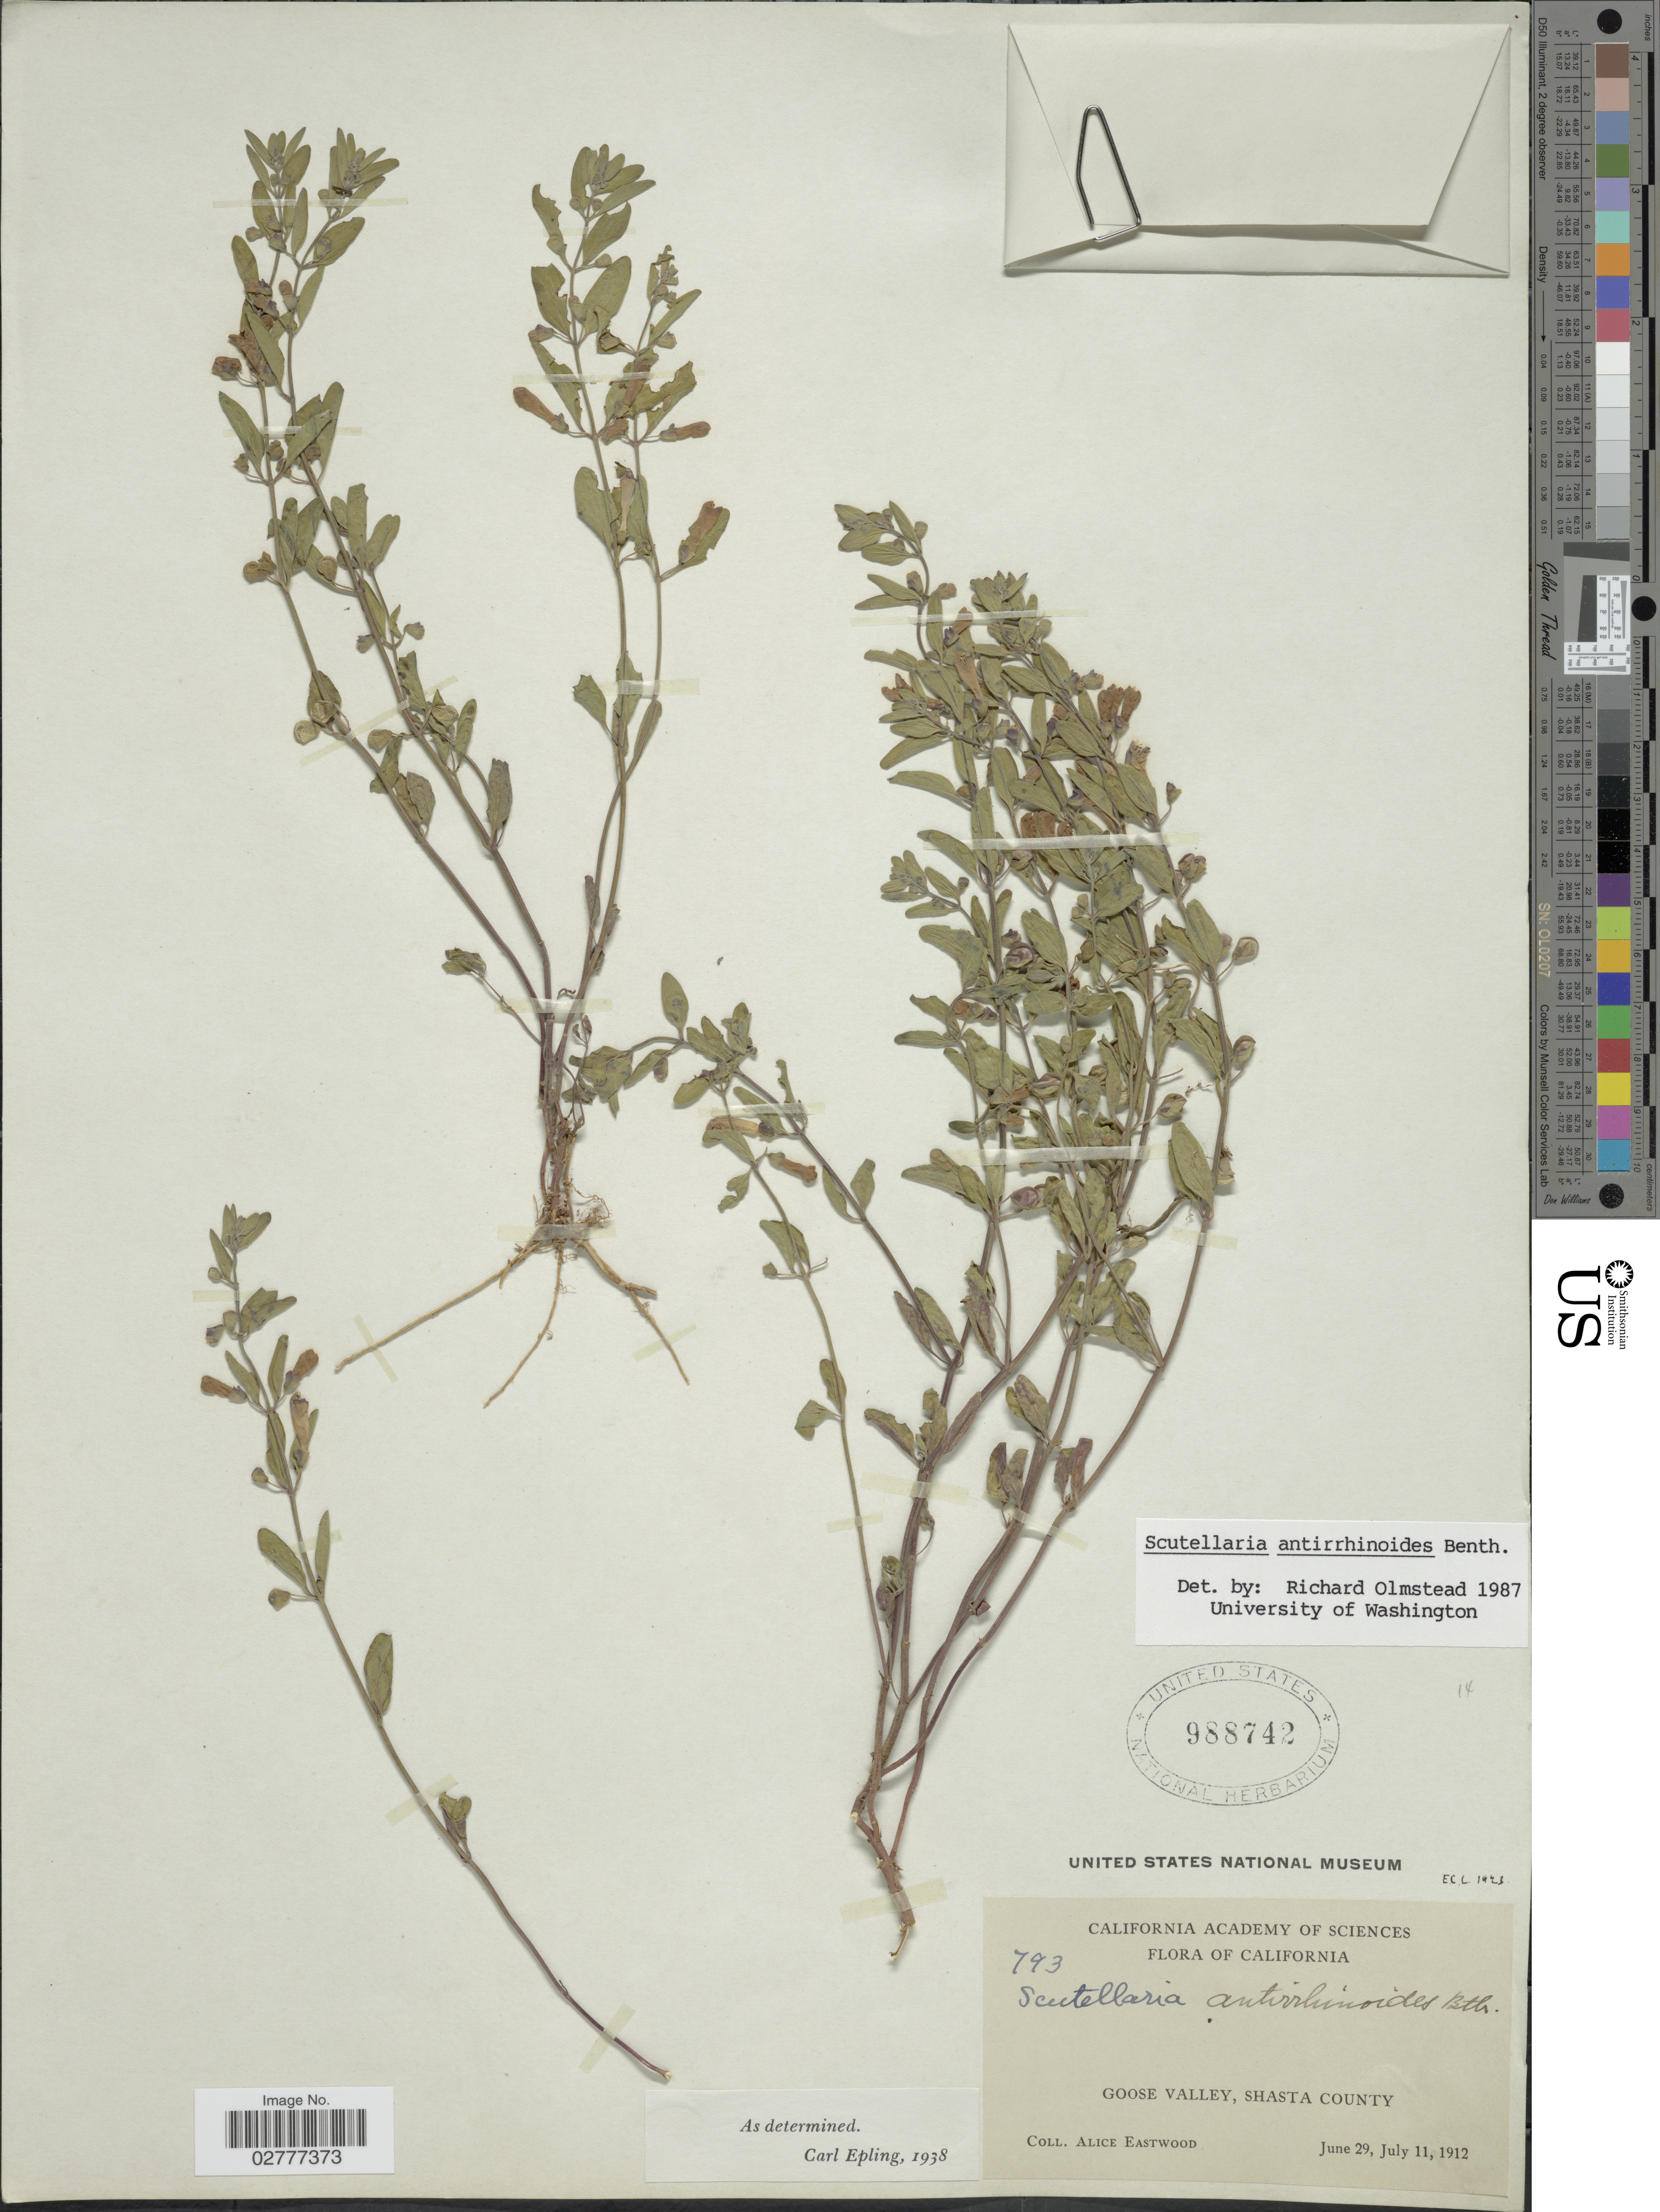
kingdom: Plantae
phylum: Tracheophyta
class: Magnoliopsida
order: Lamiales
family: Lamiaceae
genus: Scutellaria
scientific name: Scutellaria antirrhinoides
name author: Benth.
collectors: A. Eastwood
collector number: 793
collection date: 1912-06-29/1912-07-11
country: United States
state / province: California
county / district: Shasta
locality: Goose Valley, Shasta County.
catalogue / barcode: US 988742